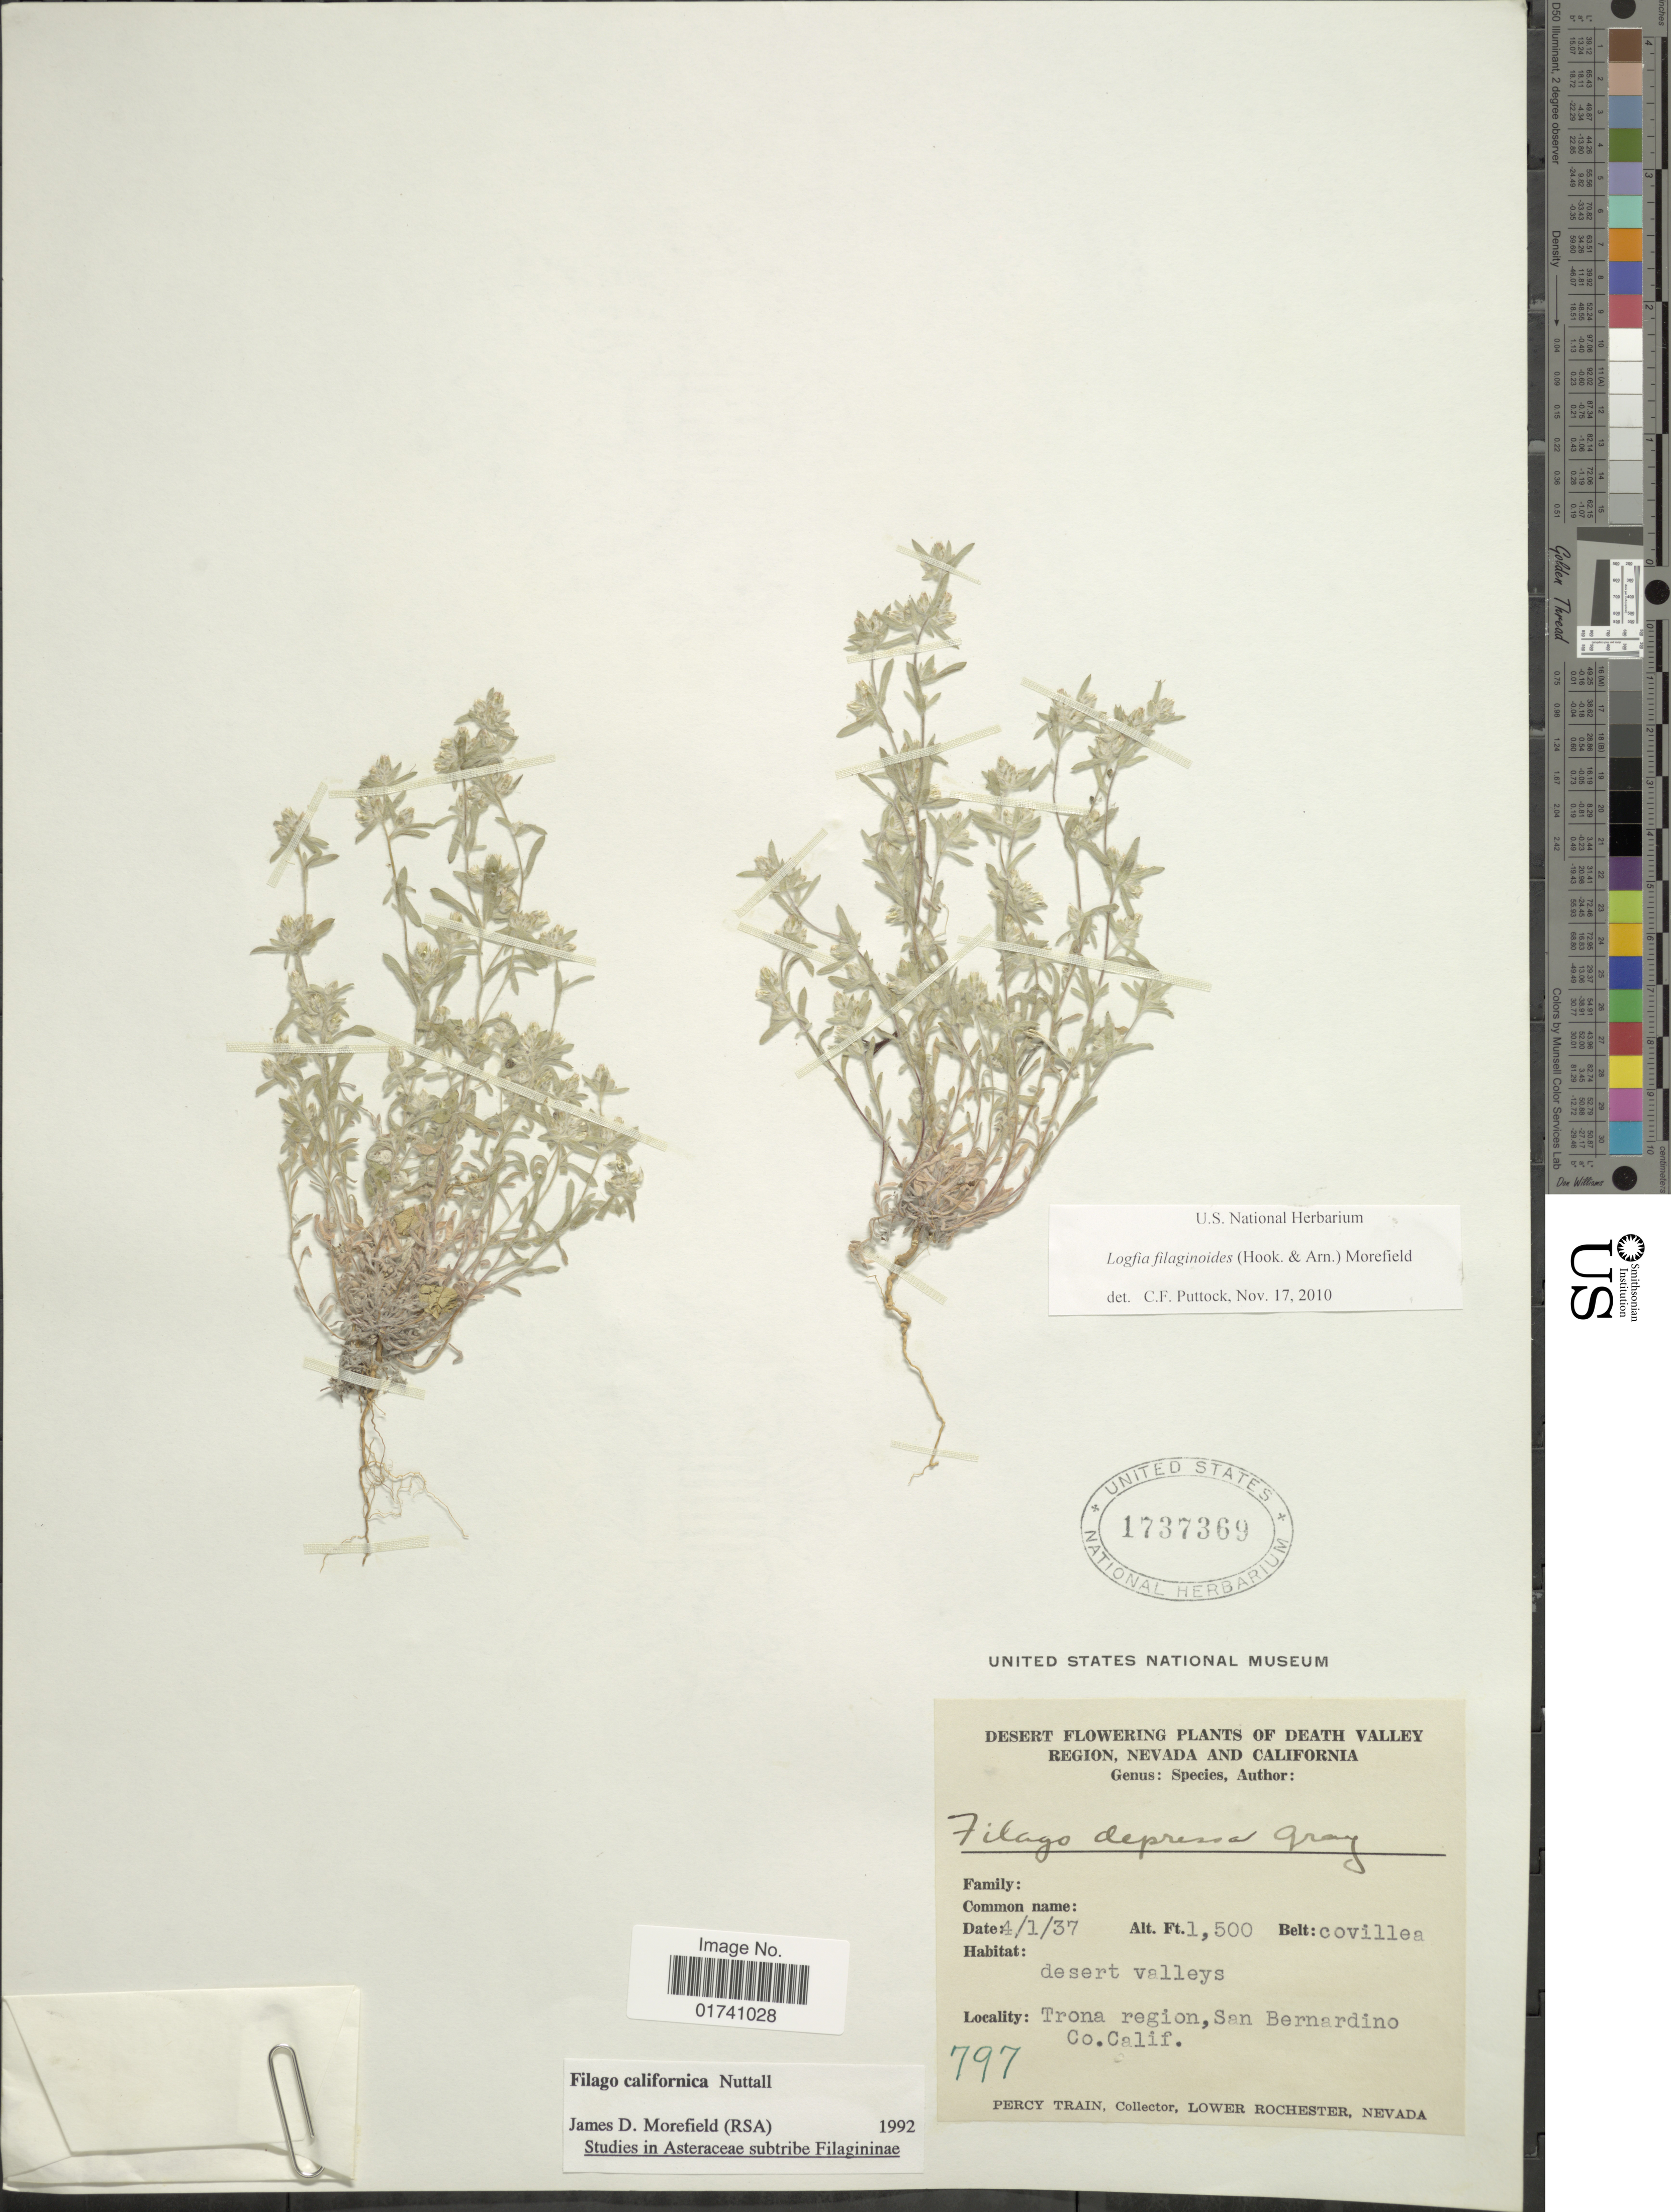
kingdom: Plantae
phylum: Tracheophyta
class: Magnoliopsida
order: Asterales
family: Asteraceae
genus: Logfia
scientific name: Logfia filaginoides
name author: (Hook. & Arn.) Morefield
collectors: P. Train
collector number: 797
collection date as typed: Transcribed d/m/y: 1/4/37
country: United States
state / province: California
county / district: San Bernardino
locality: Trona region, San Bernardino Co. Calif.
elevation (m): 457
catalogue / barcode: US 1737369